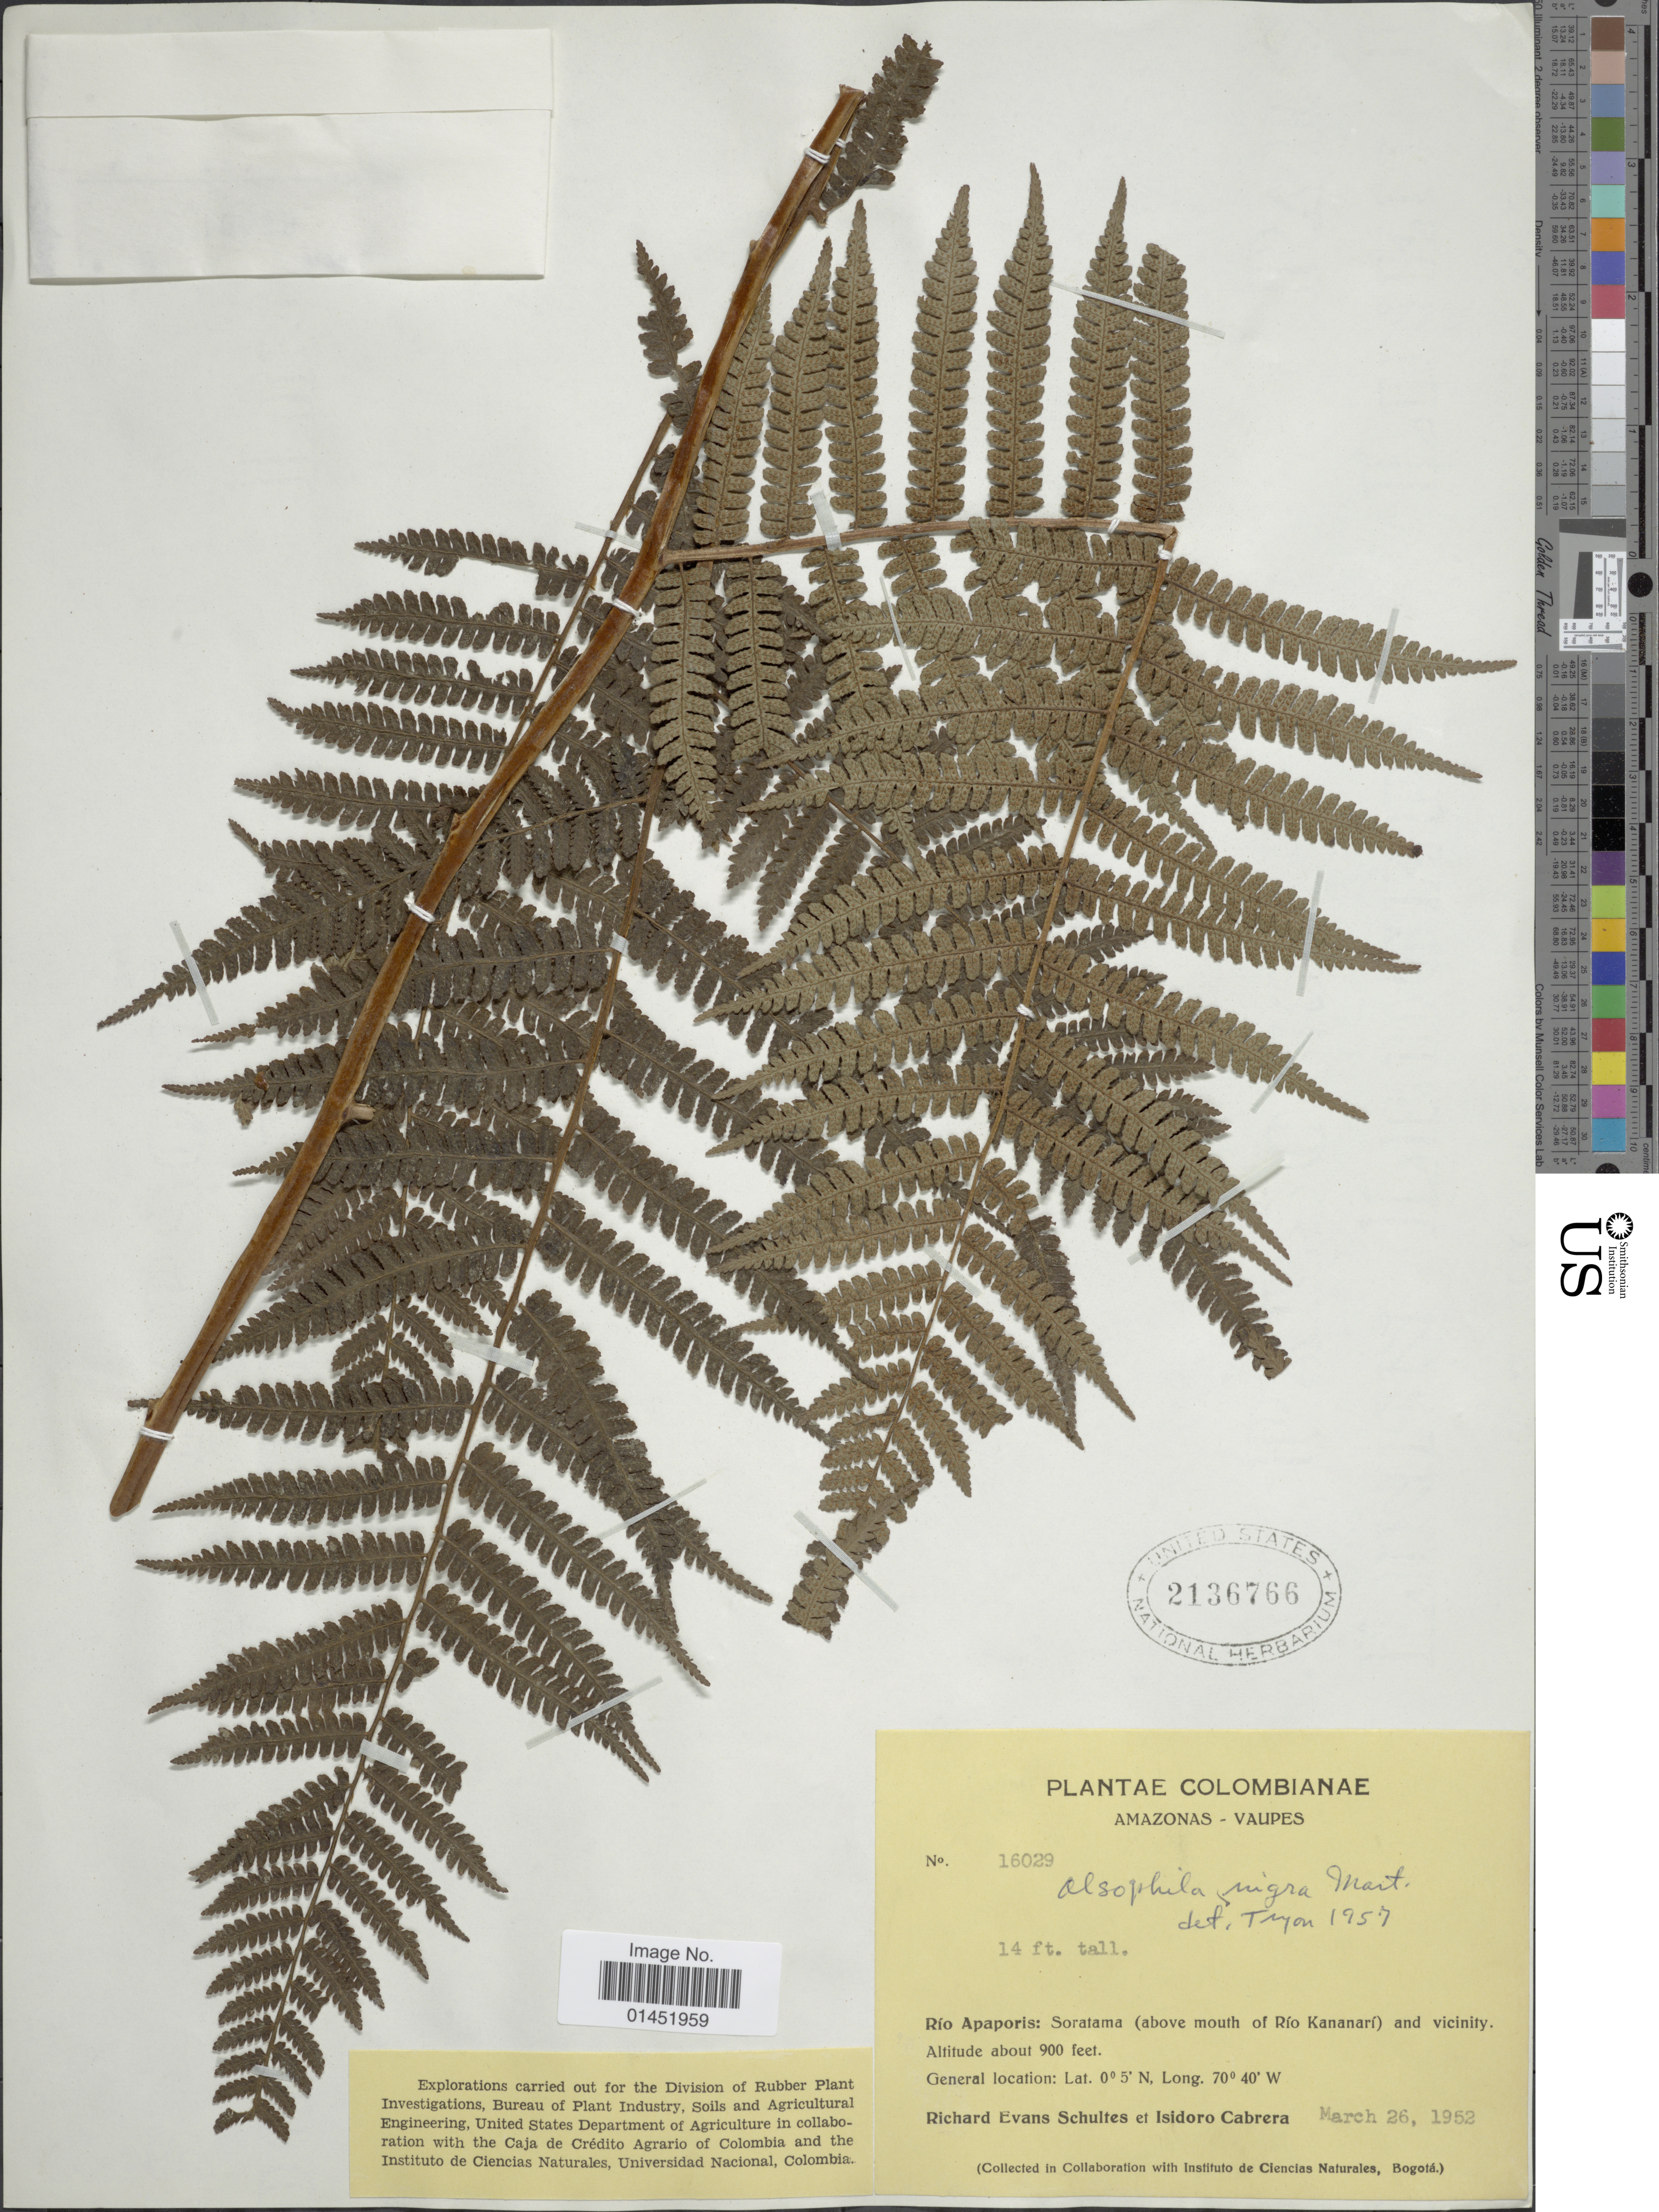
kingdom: Plantae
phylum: Tracheophyta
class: Polypodiopsida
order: Cyatheales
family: Cyatheaceae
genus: Cyathea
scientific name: Cyathea lasiosora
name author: (Mett. ex Kuhn) Domin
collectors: R. E. Schultes & I. Cabrera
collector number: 16029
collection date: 1952-03-26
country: Colombia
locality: Amazonas - Vaupes, Rio Apaporis: Soratama (above mouth of Río Kananarí) and vicinity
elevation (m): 274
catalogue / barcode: US 2136766